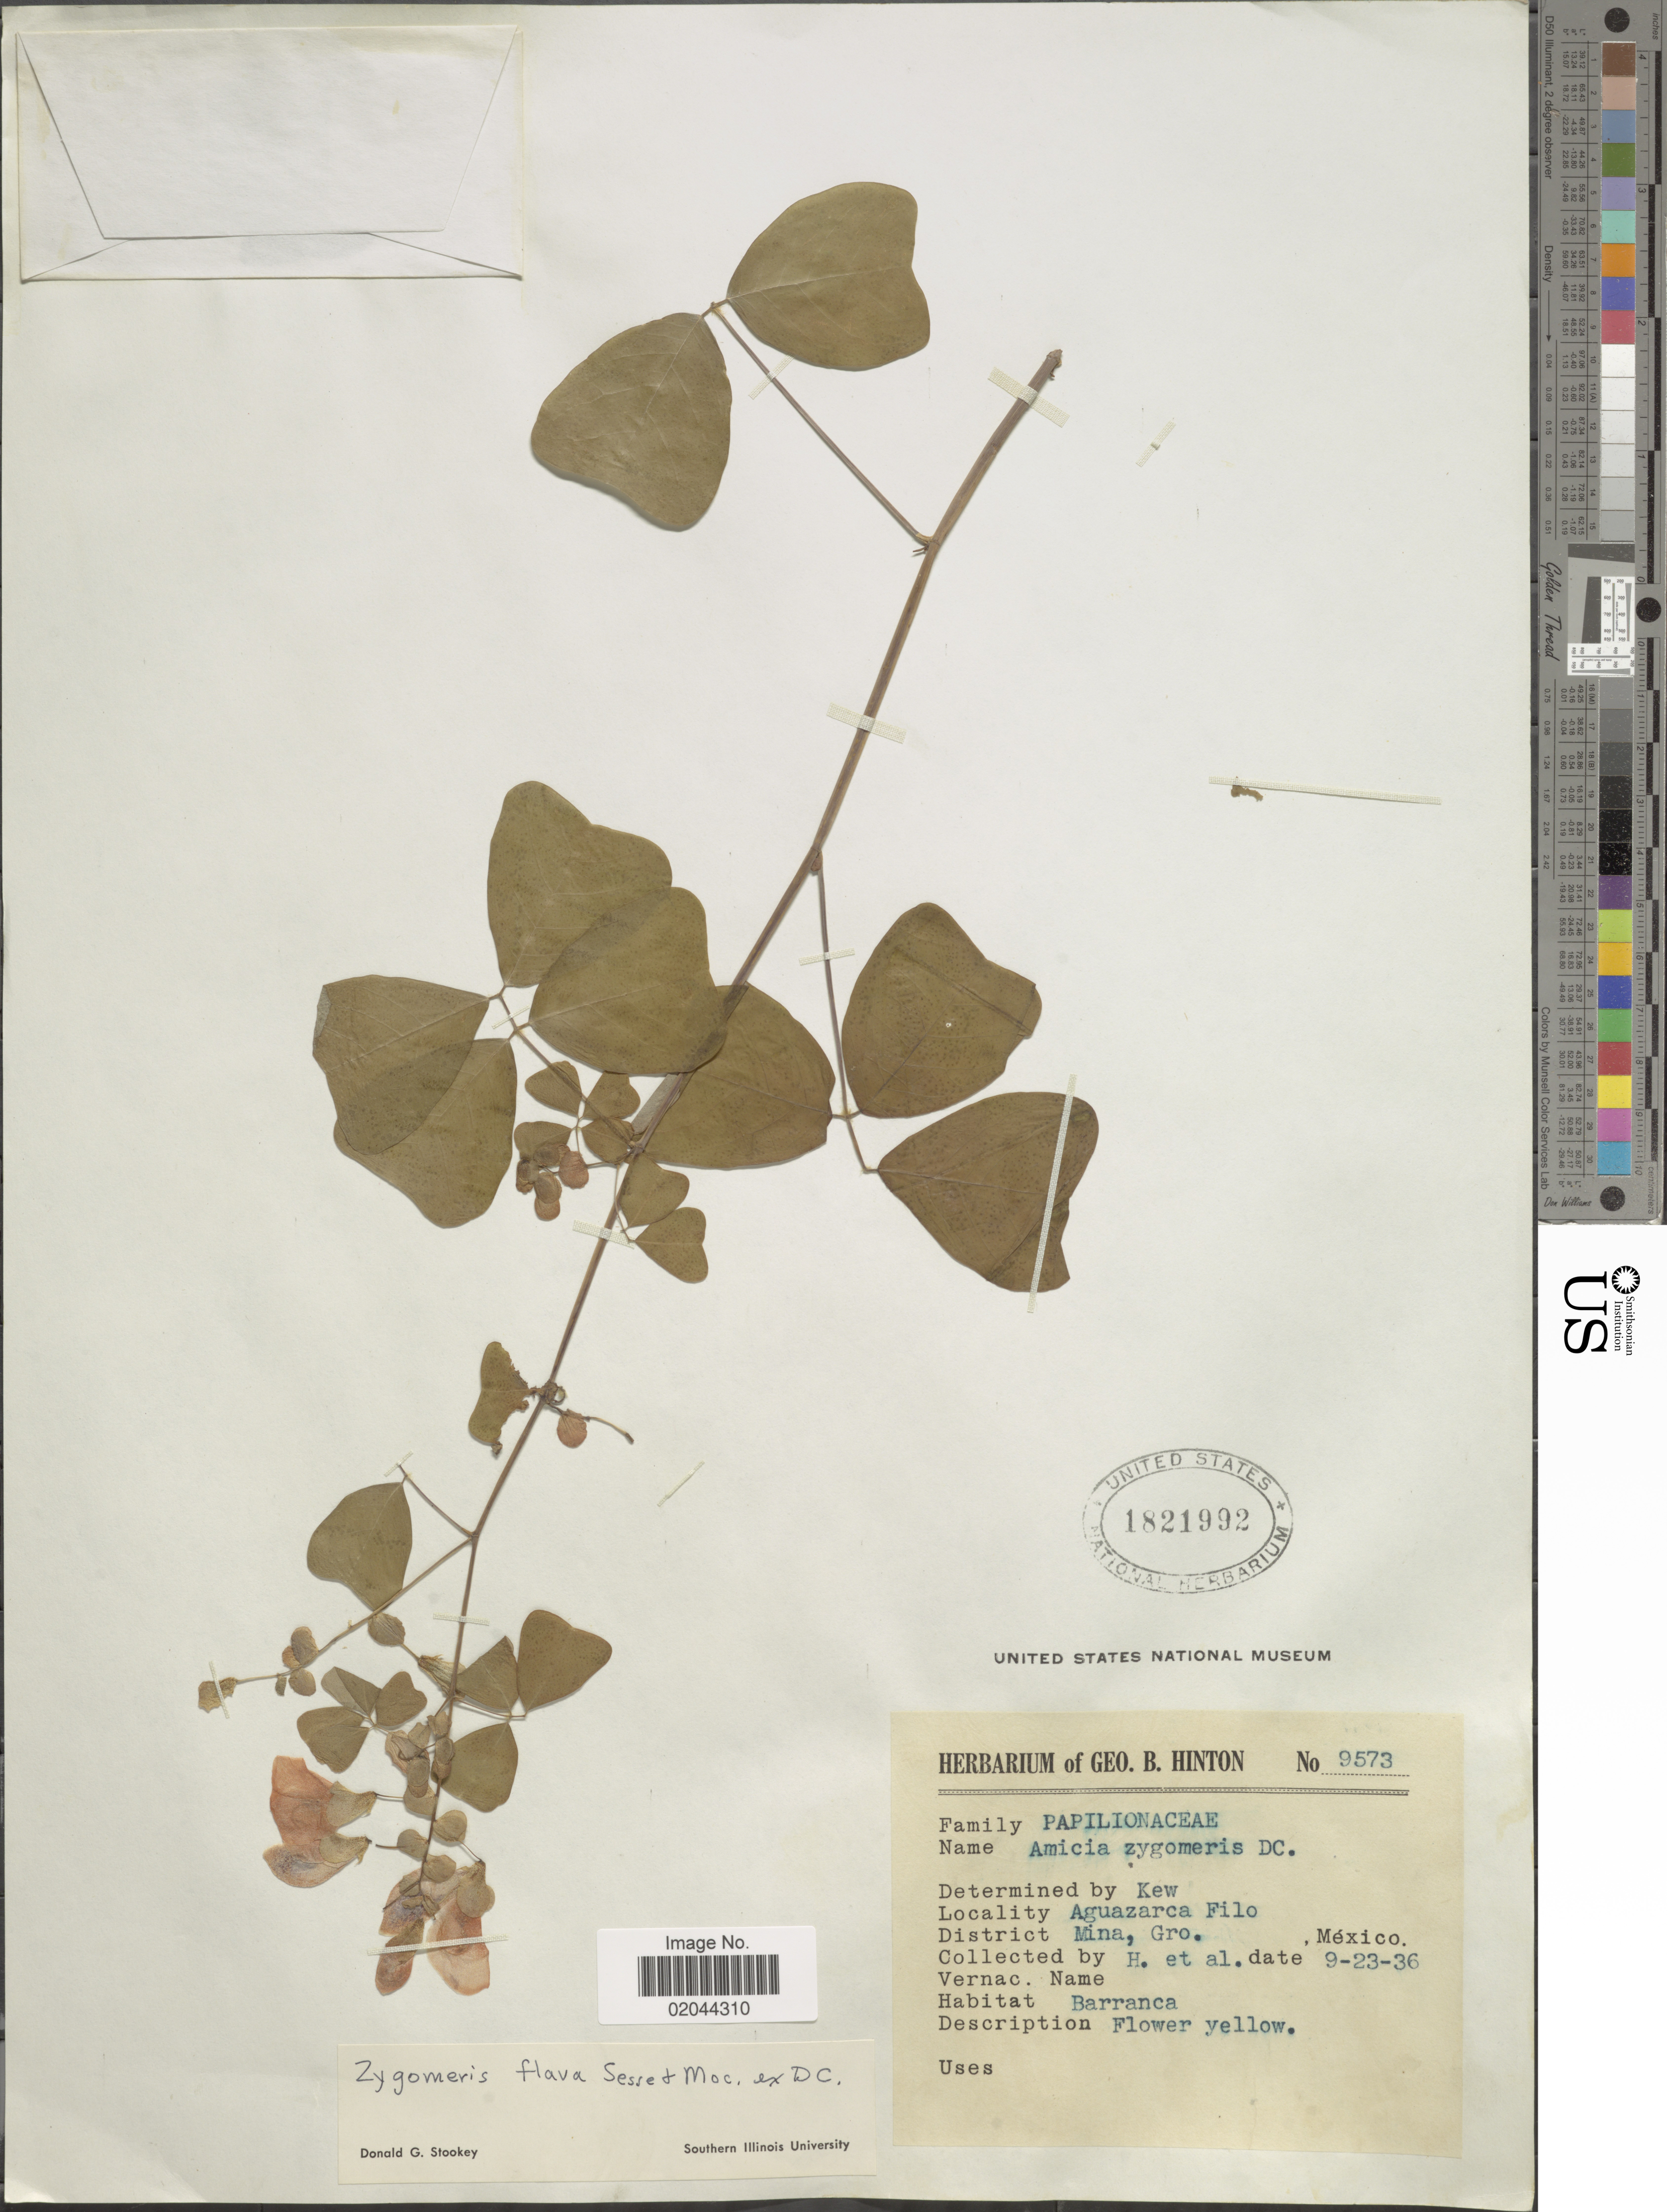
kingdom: Plantae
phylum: Tracheophyta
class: Magnoliopsida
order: Fabales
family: Fabaceae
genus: Amicia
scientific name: Amicia zygomeris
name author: DC.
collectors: G. B. Hinton & et al.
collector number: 9573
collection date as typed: Transcribed d/m/y: 23/9/36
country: Mexico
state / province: Guerrero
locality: Aguazarca Filo, District Mina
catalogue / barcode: US 1821992